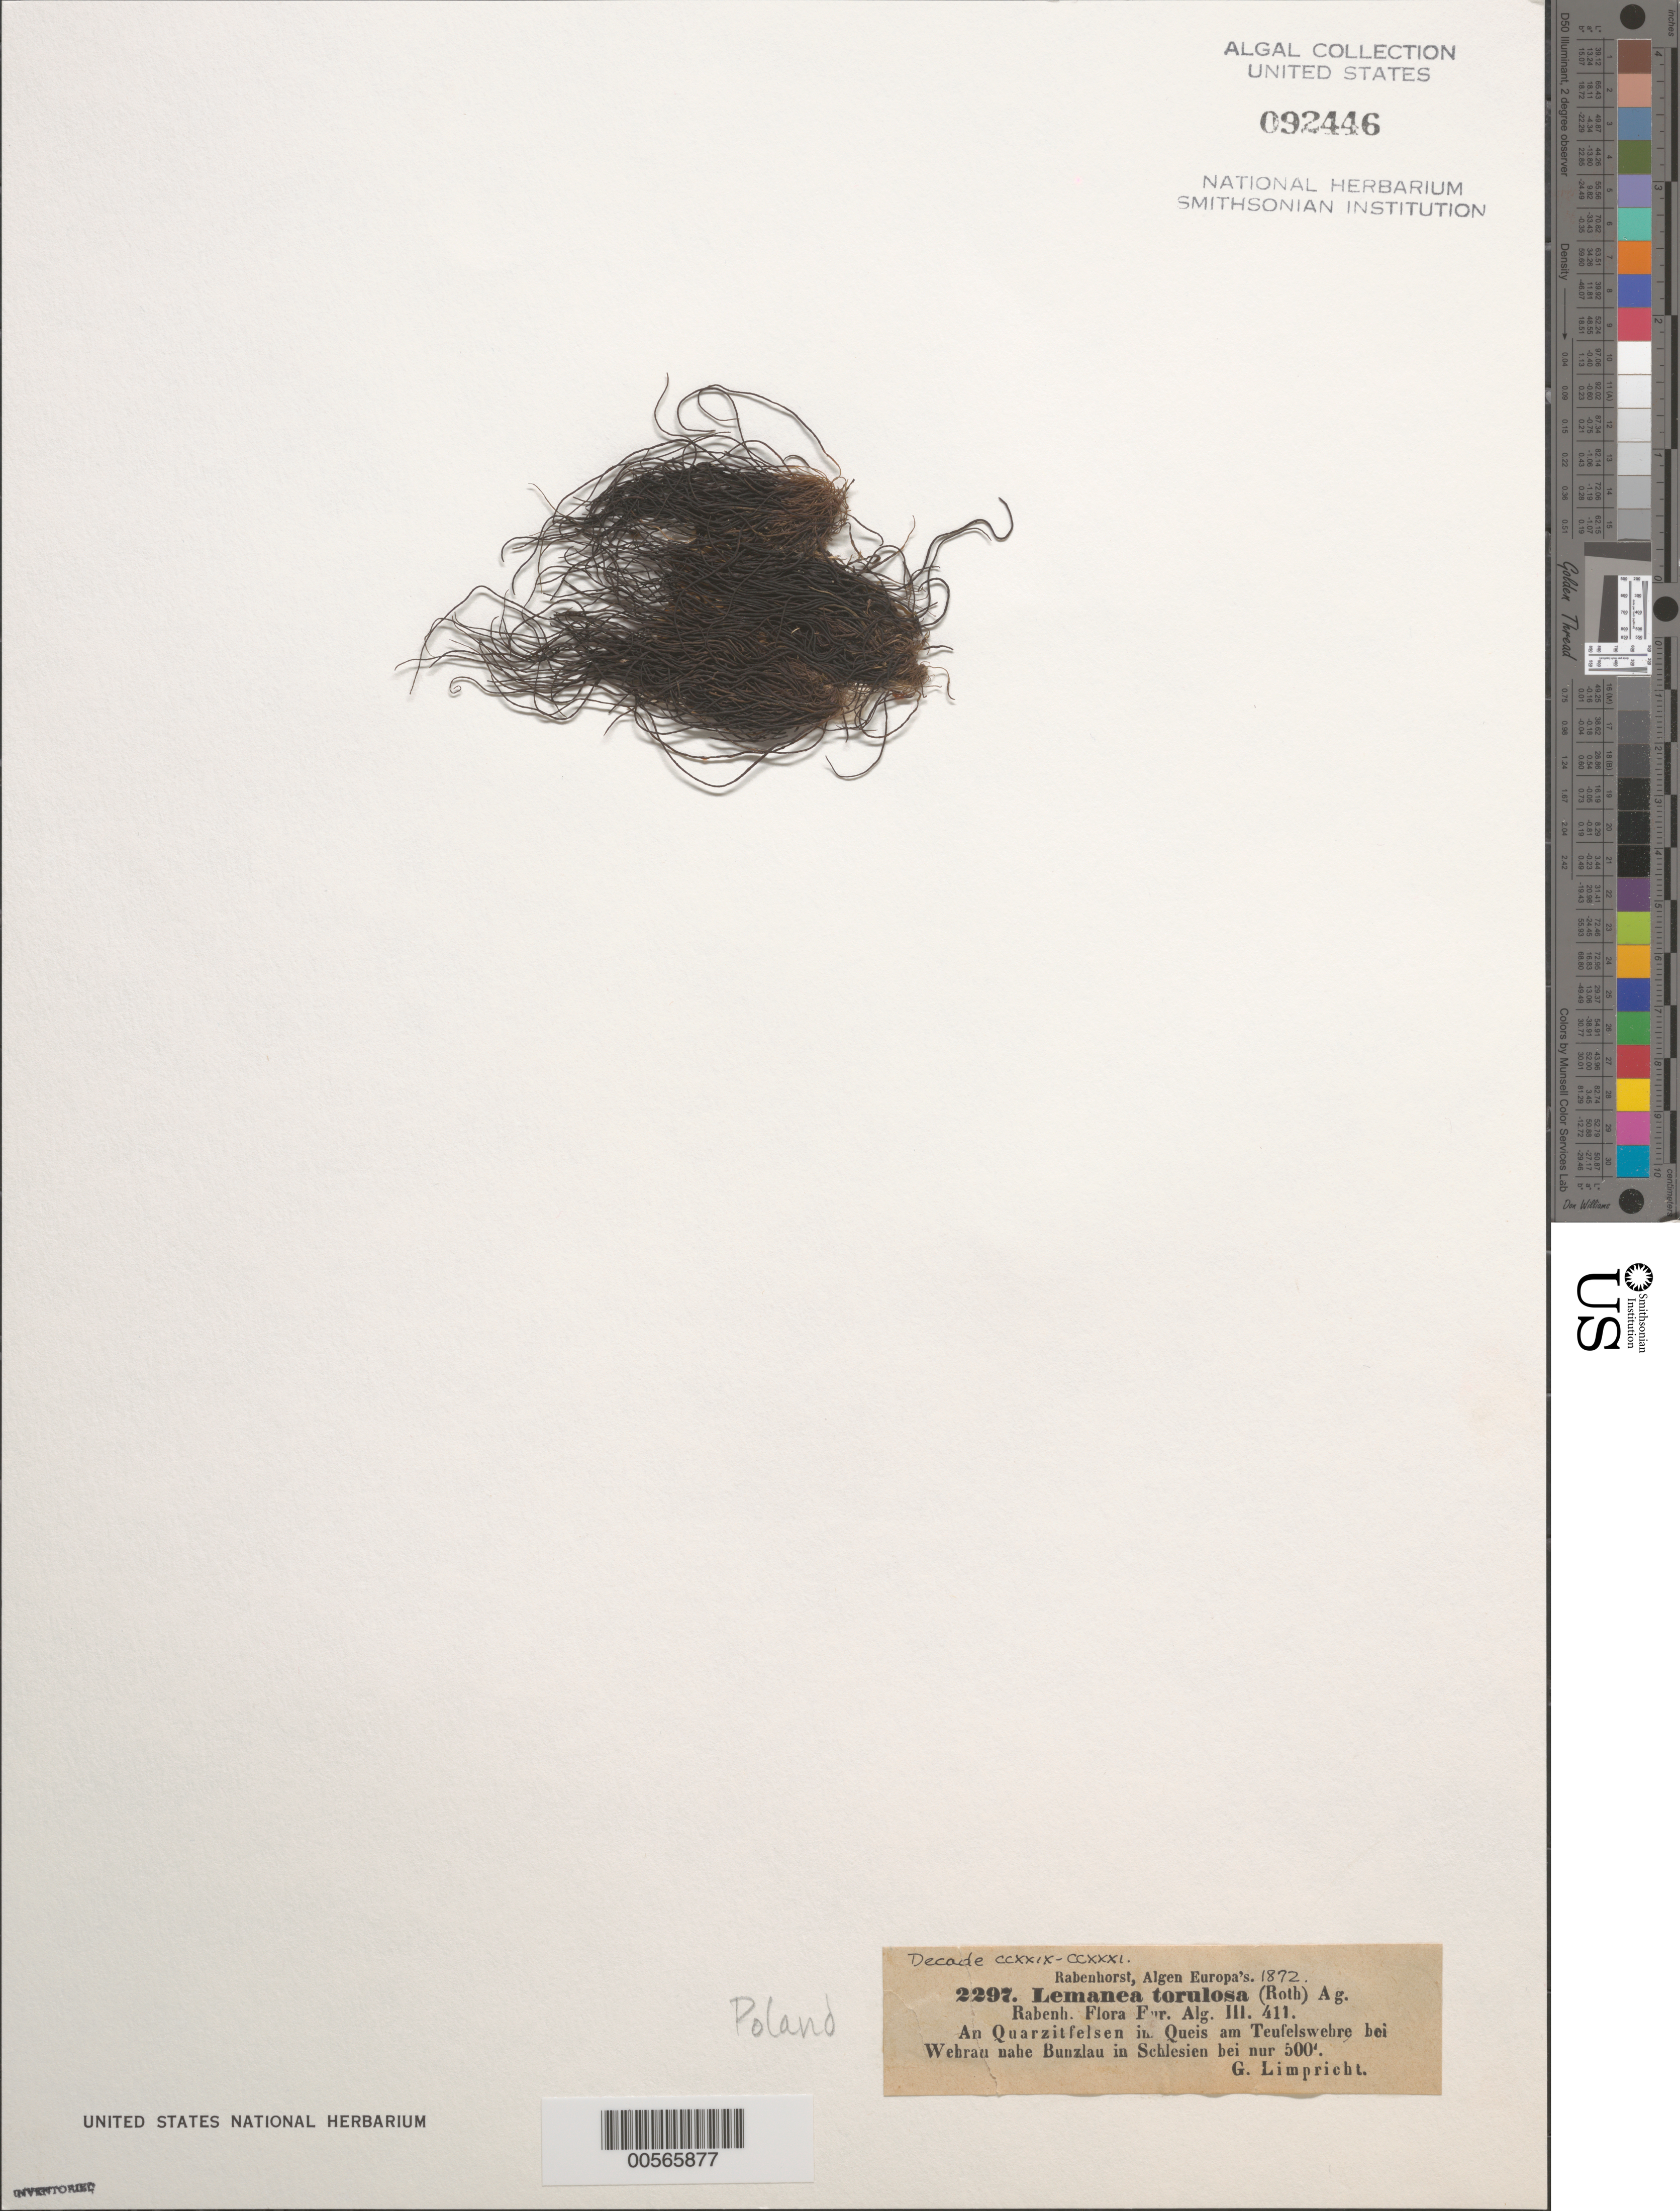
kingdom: Plantae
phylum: Rhodophyta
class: Florideophyceae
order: Batrachospermales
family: Lemaneaceae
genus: Lemanea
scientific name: Lemanea torulosa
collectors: G. Limpricht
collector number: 2297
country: Poland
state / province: Dolnoslaskie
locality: Wehrau, boleslawiec (bunzlau) area, silesia (schlesien)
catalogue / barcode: US 92446